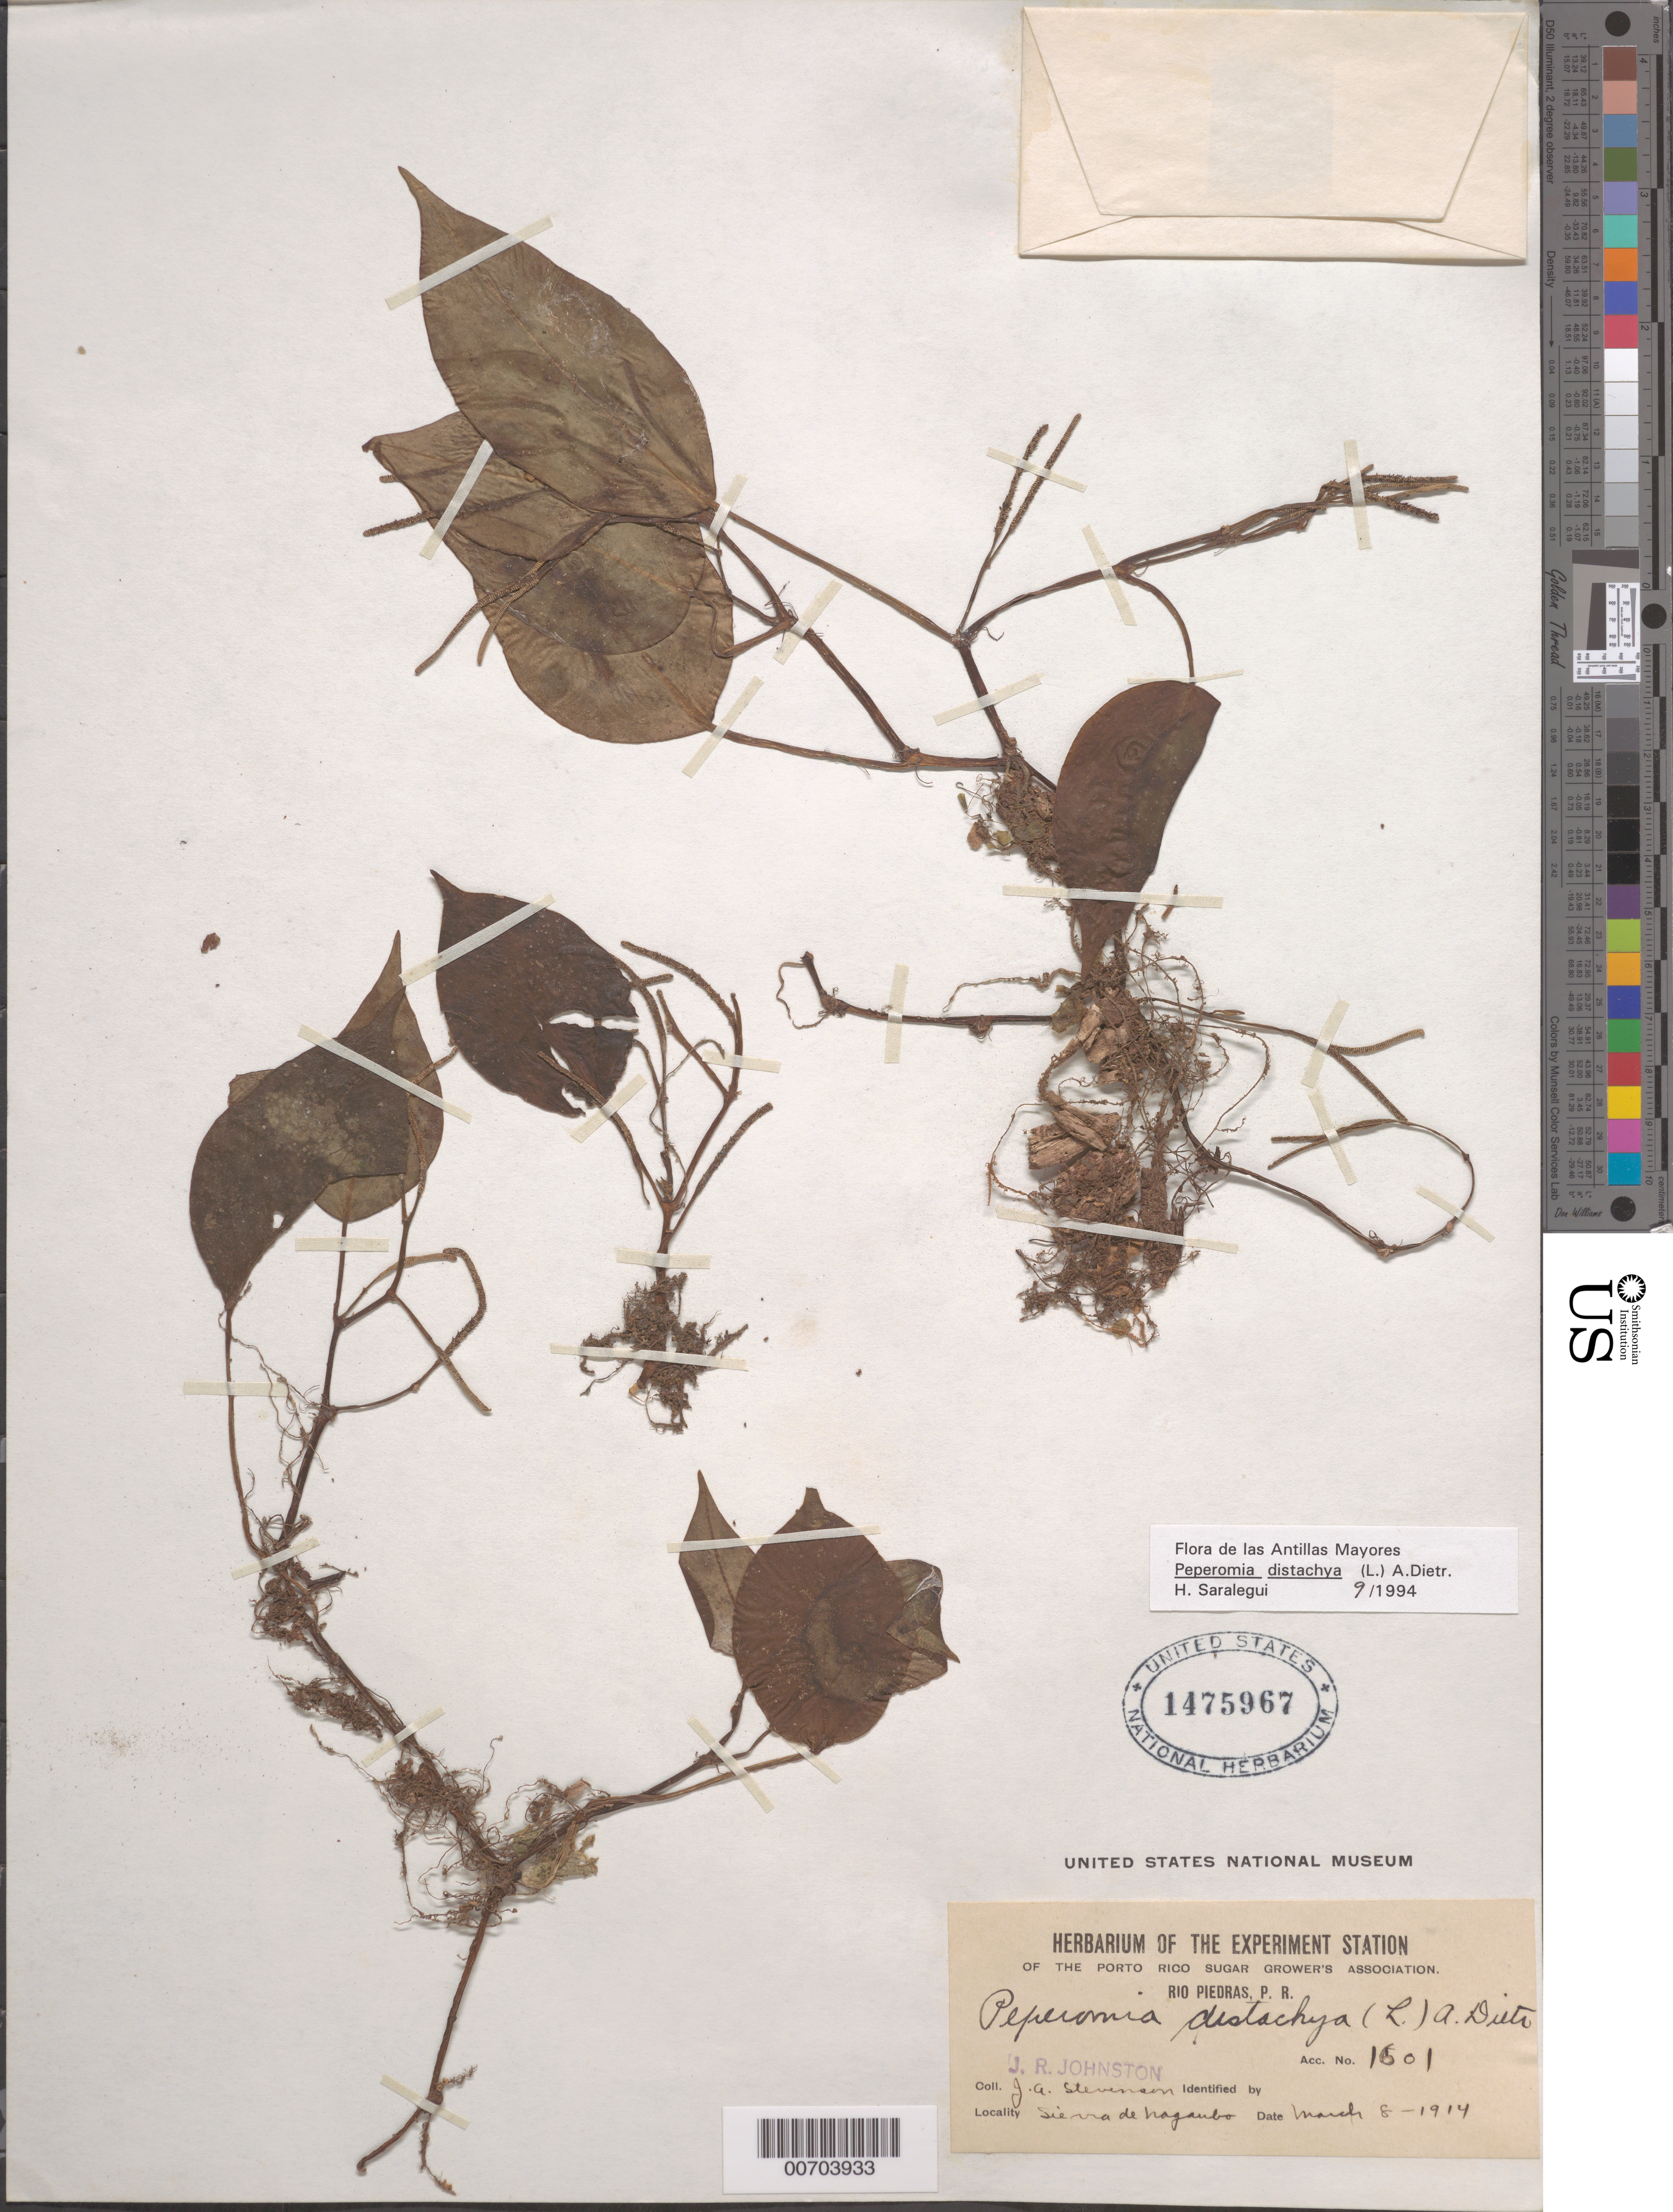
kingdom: Plantae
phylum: Tracheophyta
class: Magnoliopsida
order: Piperales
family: Piperaceae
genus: Peperomia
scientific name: Peperomia distachya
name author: (L.) A. Dietr.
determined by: Saralegui Boza, H.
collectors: J. Stevenson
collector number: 1601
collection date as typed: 08 Mar 1914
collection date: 1914-03-08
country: Puerto Rico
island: Greater Antilles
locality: Río Piedras, Sierra de Nagaubo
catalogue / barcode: US 1475967